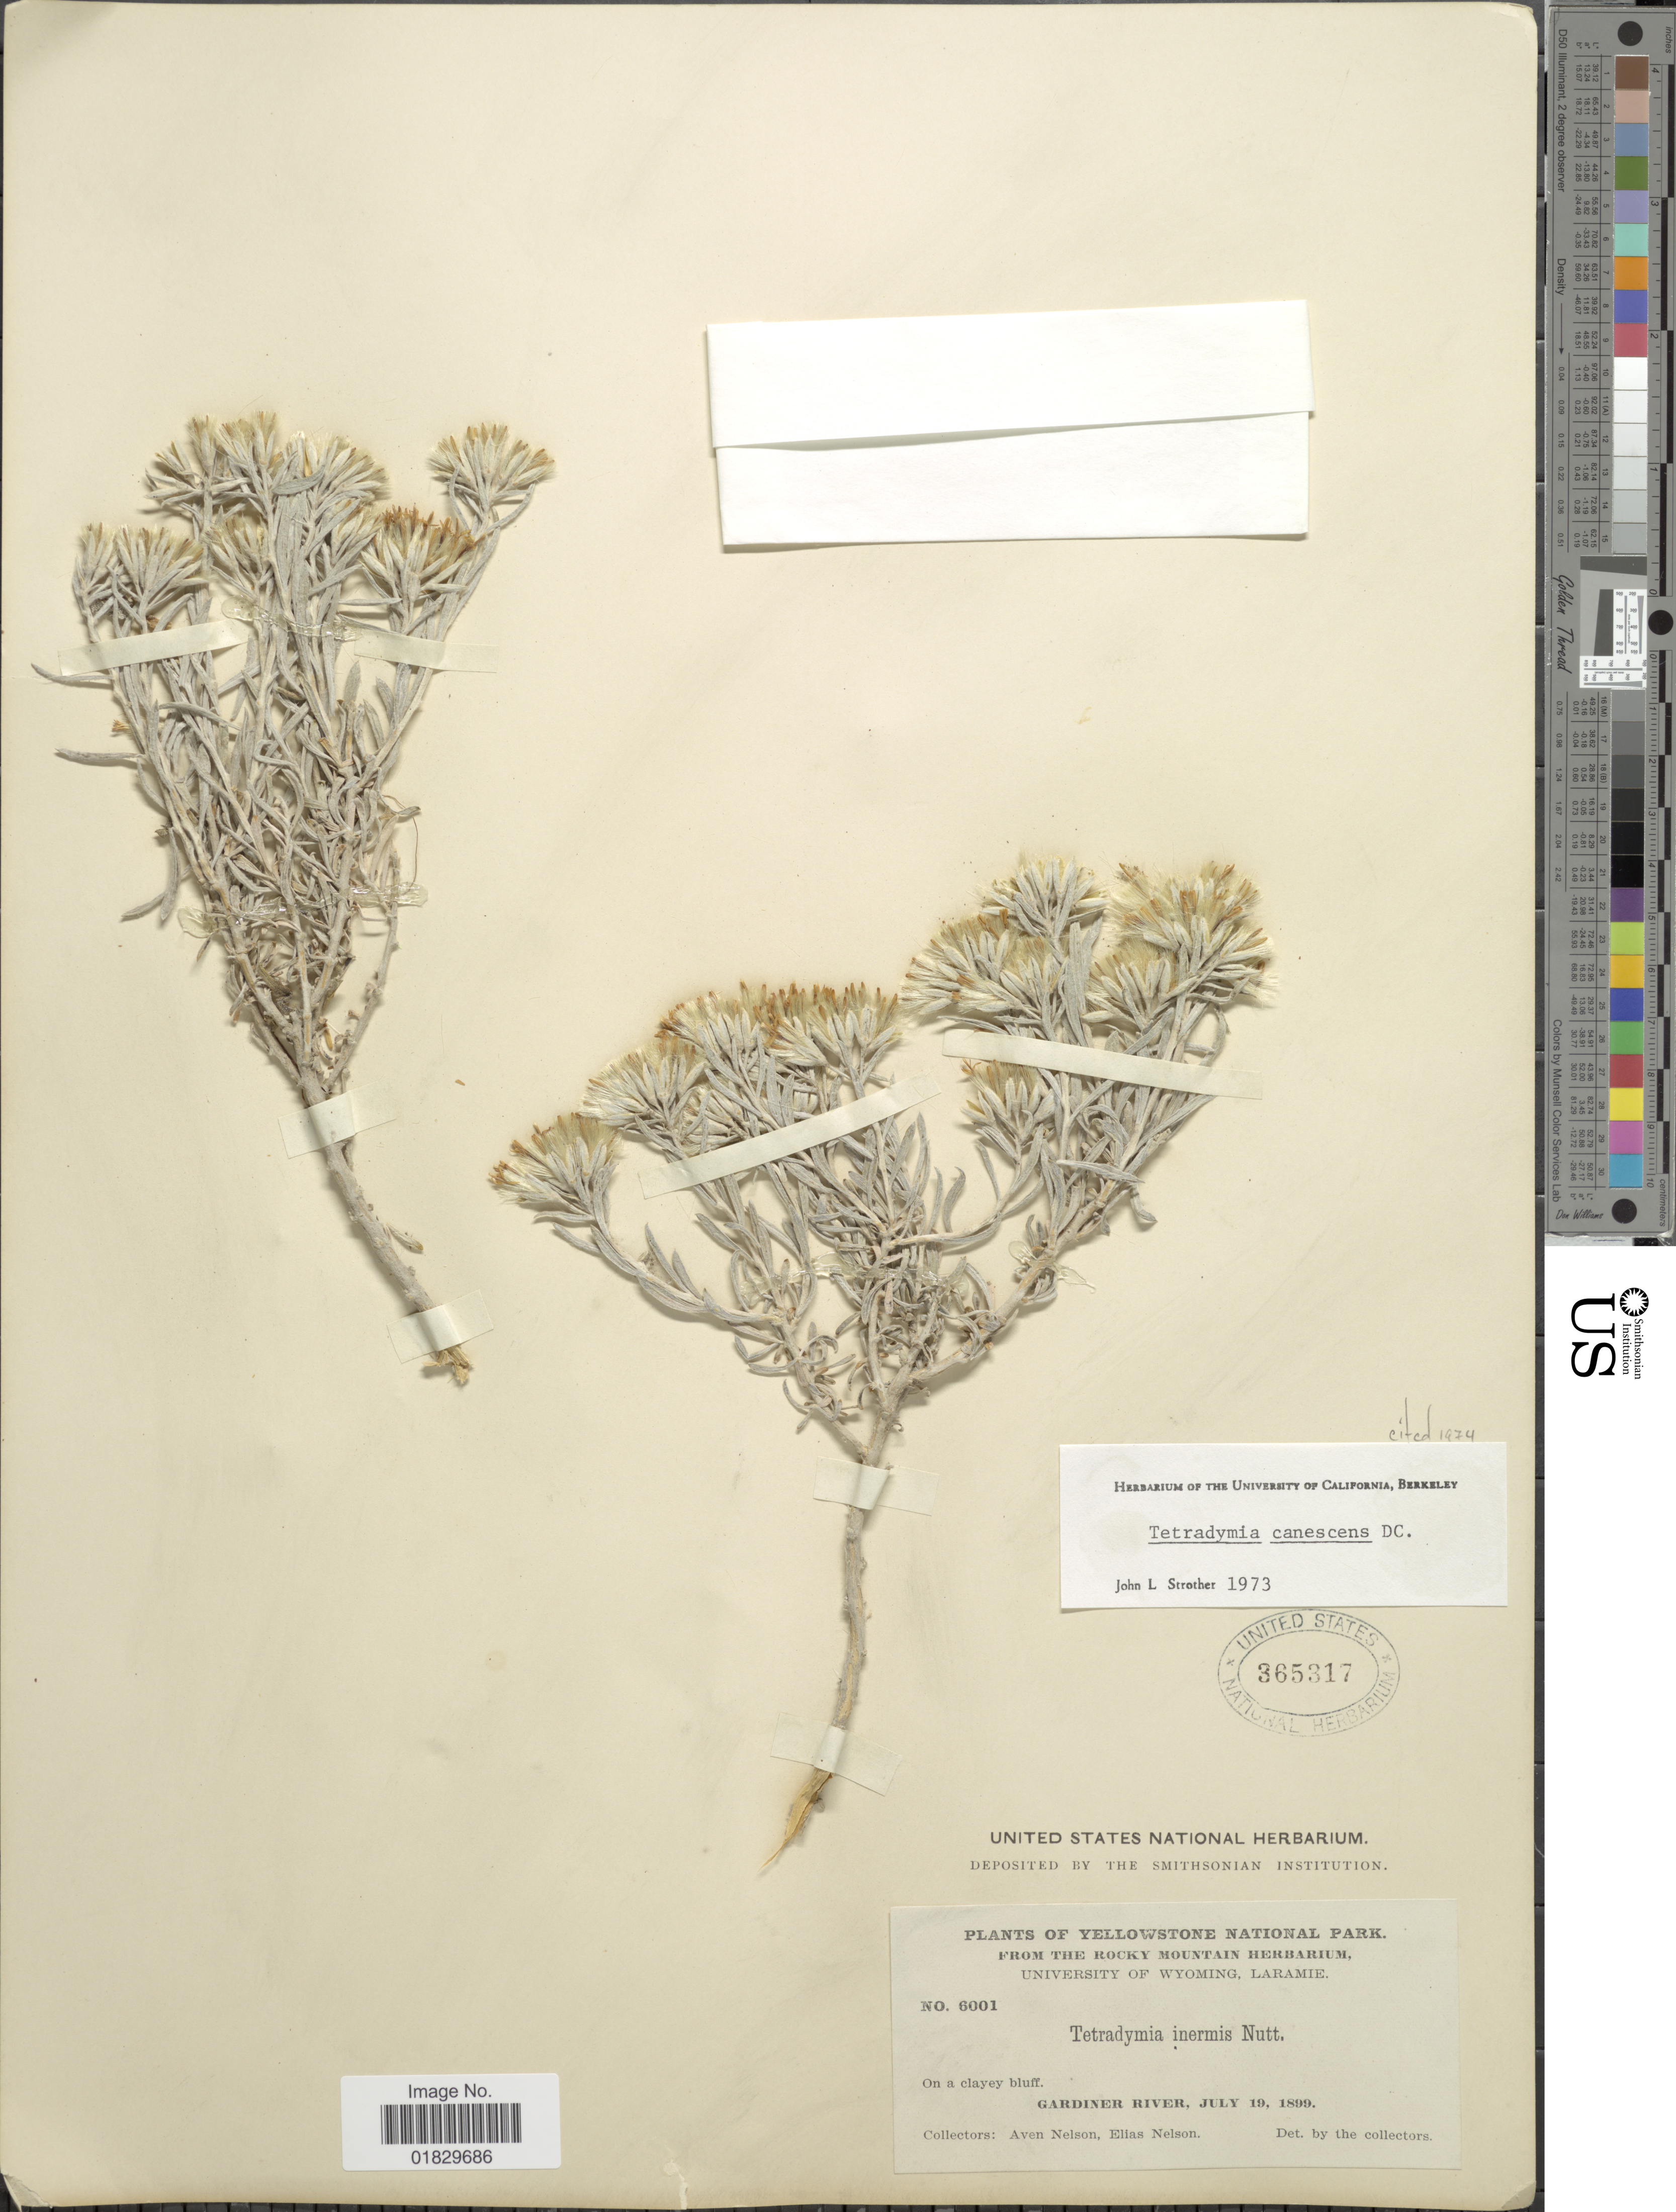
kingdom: Plantae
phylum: Tracheophyta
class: Magnoliopsida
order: Asterales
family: Asteraceae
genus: Tetradymia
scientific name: Tetradymia canescens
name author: DC.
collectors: A. Nelson & E. Nelson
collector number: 6001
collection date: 1899-07-19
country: United States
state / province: Montana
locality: Yellowstone National Park. On a clayey bluff. Gardiner River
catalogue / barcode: US 365317